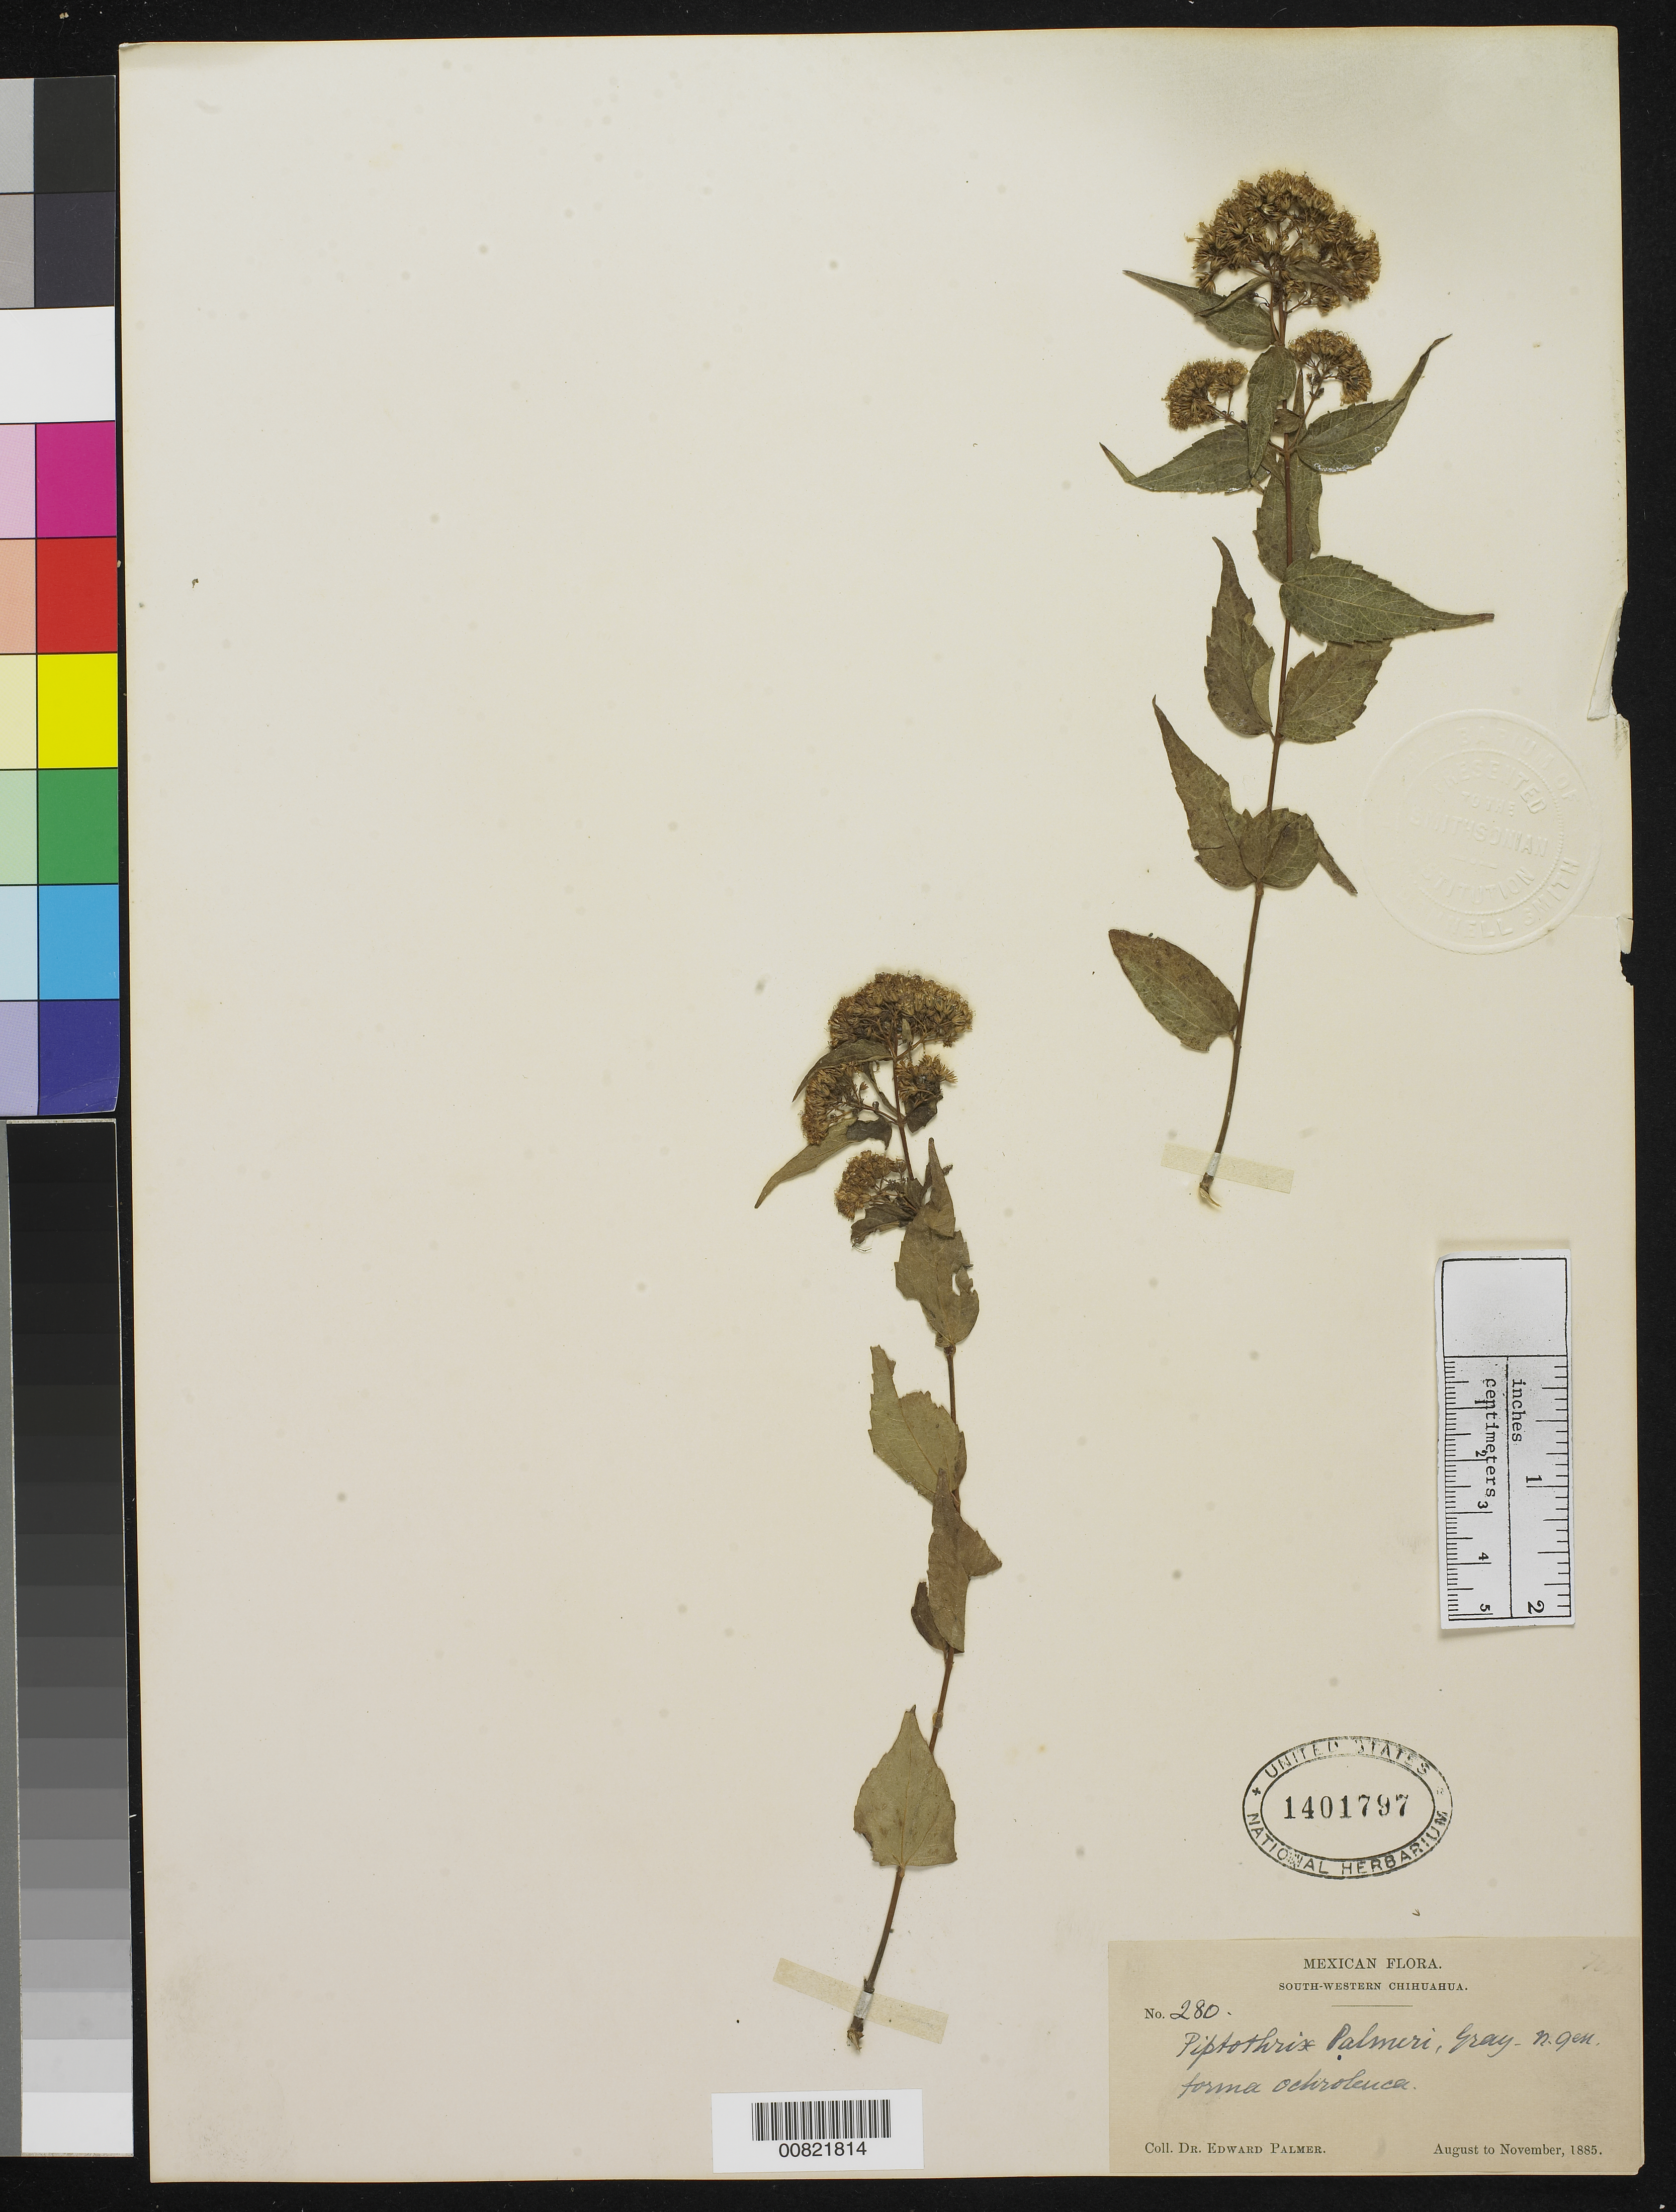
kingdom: Plantae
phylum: Tracheophyta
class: Magnoliopsida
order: Asterales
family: Asteraceae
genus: Piptothrix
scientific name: Piptothrix palmeri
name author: A. Gray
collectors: E. Palmer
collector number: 280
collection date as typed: Aug 1885 to -- Nov 1885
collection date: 1885-08/1885-11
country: Mexico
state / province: Chihuahua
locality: South-Western Chihuahua.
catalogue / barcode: US 1401797